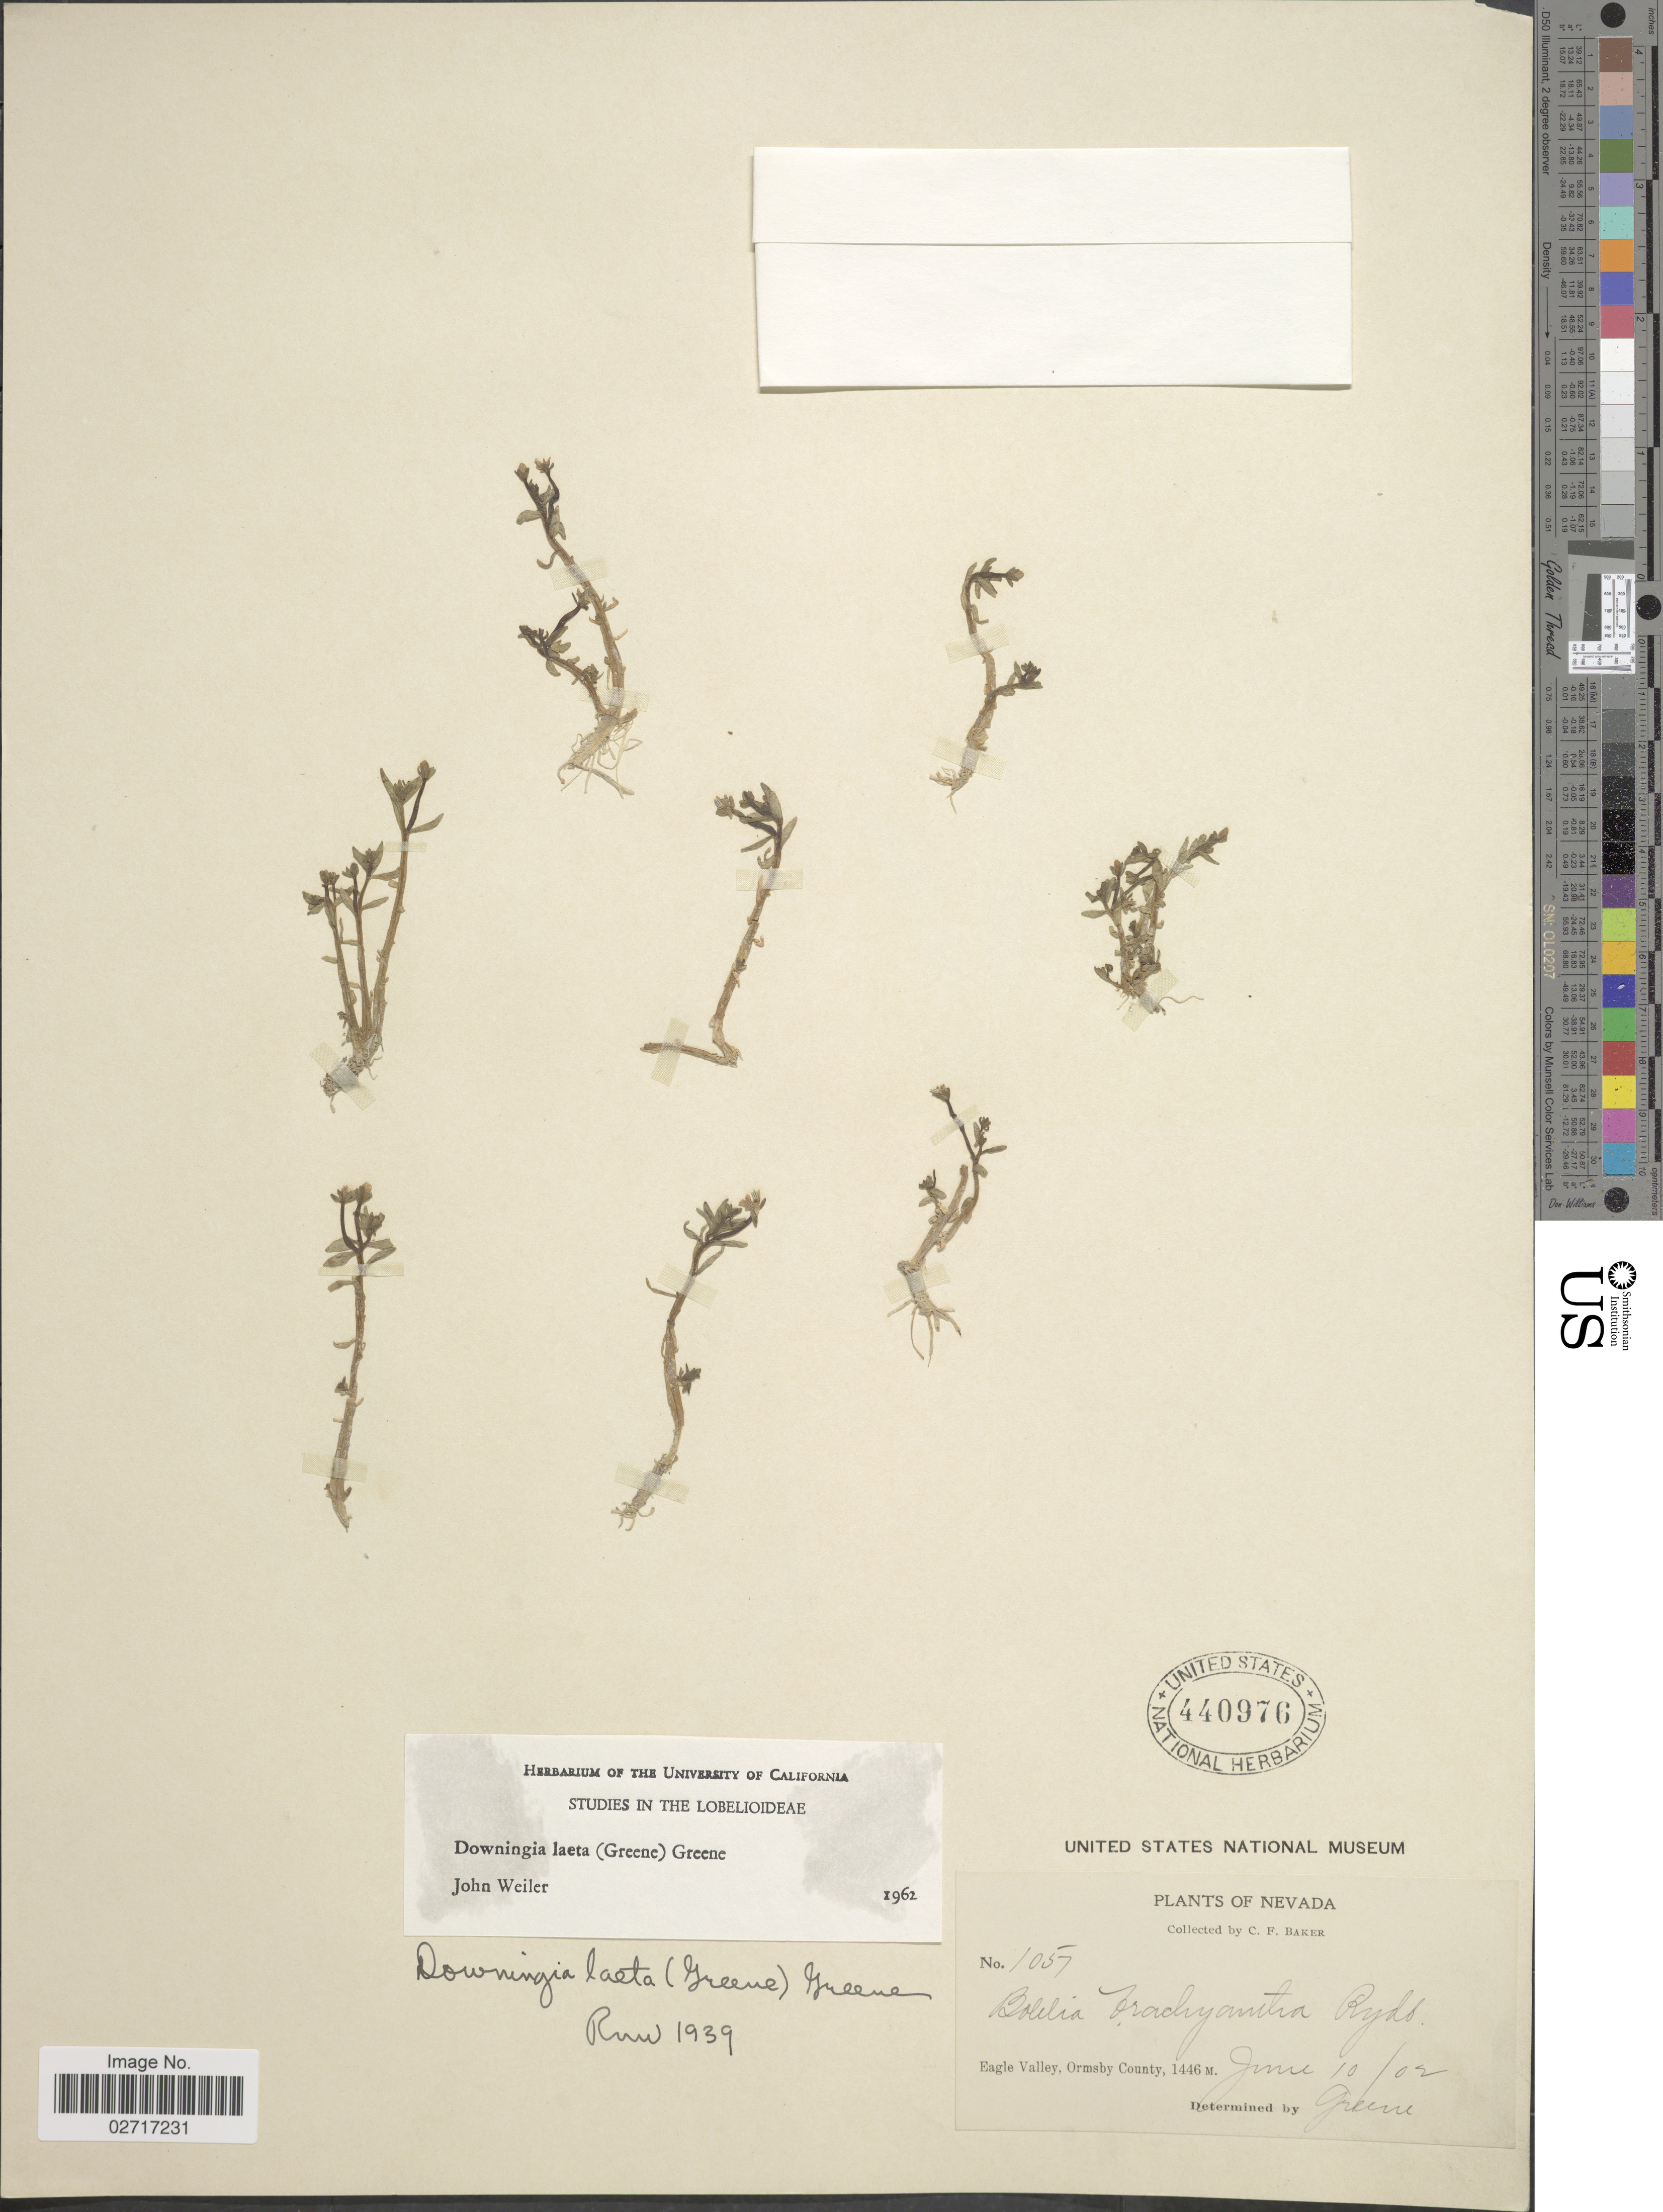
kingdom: Plantae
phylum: Tracheophyta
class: Magnoliopsida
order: Asterales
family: Campanulaceae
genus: Downingia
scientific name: Downingia laeta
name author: Greene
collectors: C. F. Baker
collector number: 1057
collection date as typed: Transcribed d/m/y: 10/6/2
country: United States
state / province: Nevada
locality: Eagle Valley, Ormsby County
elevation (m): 1446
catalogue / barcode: US 440976